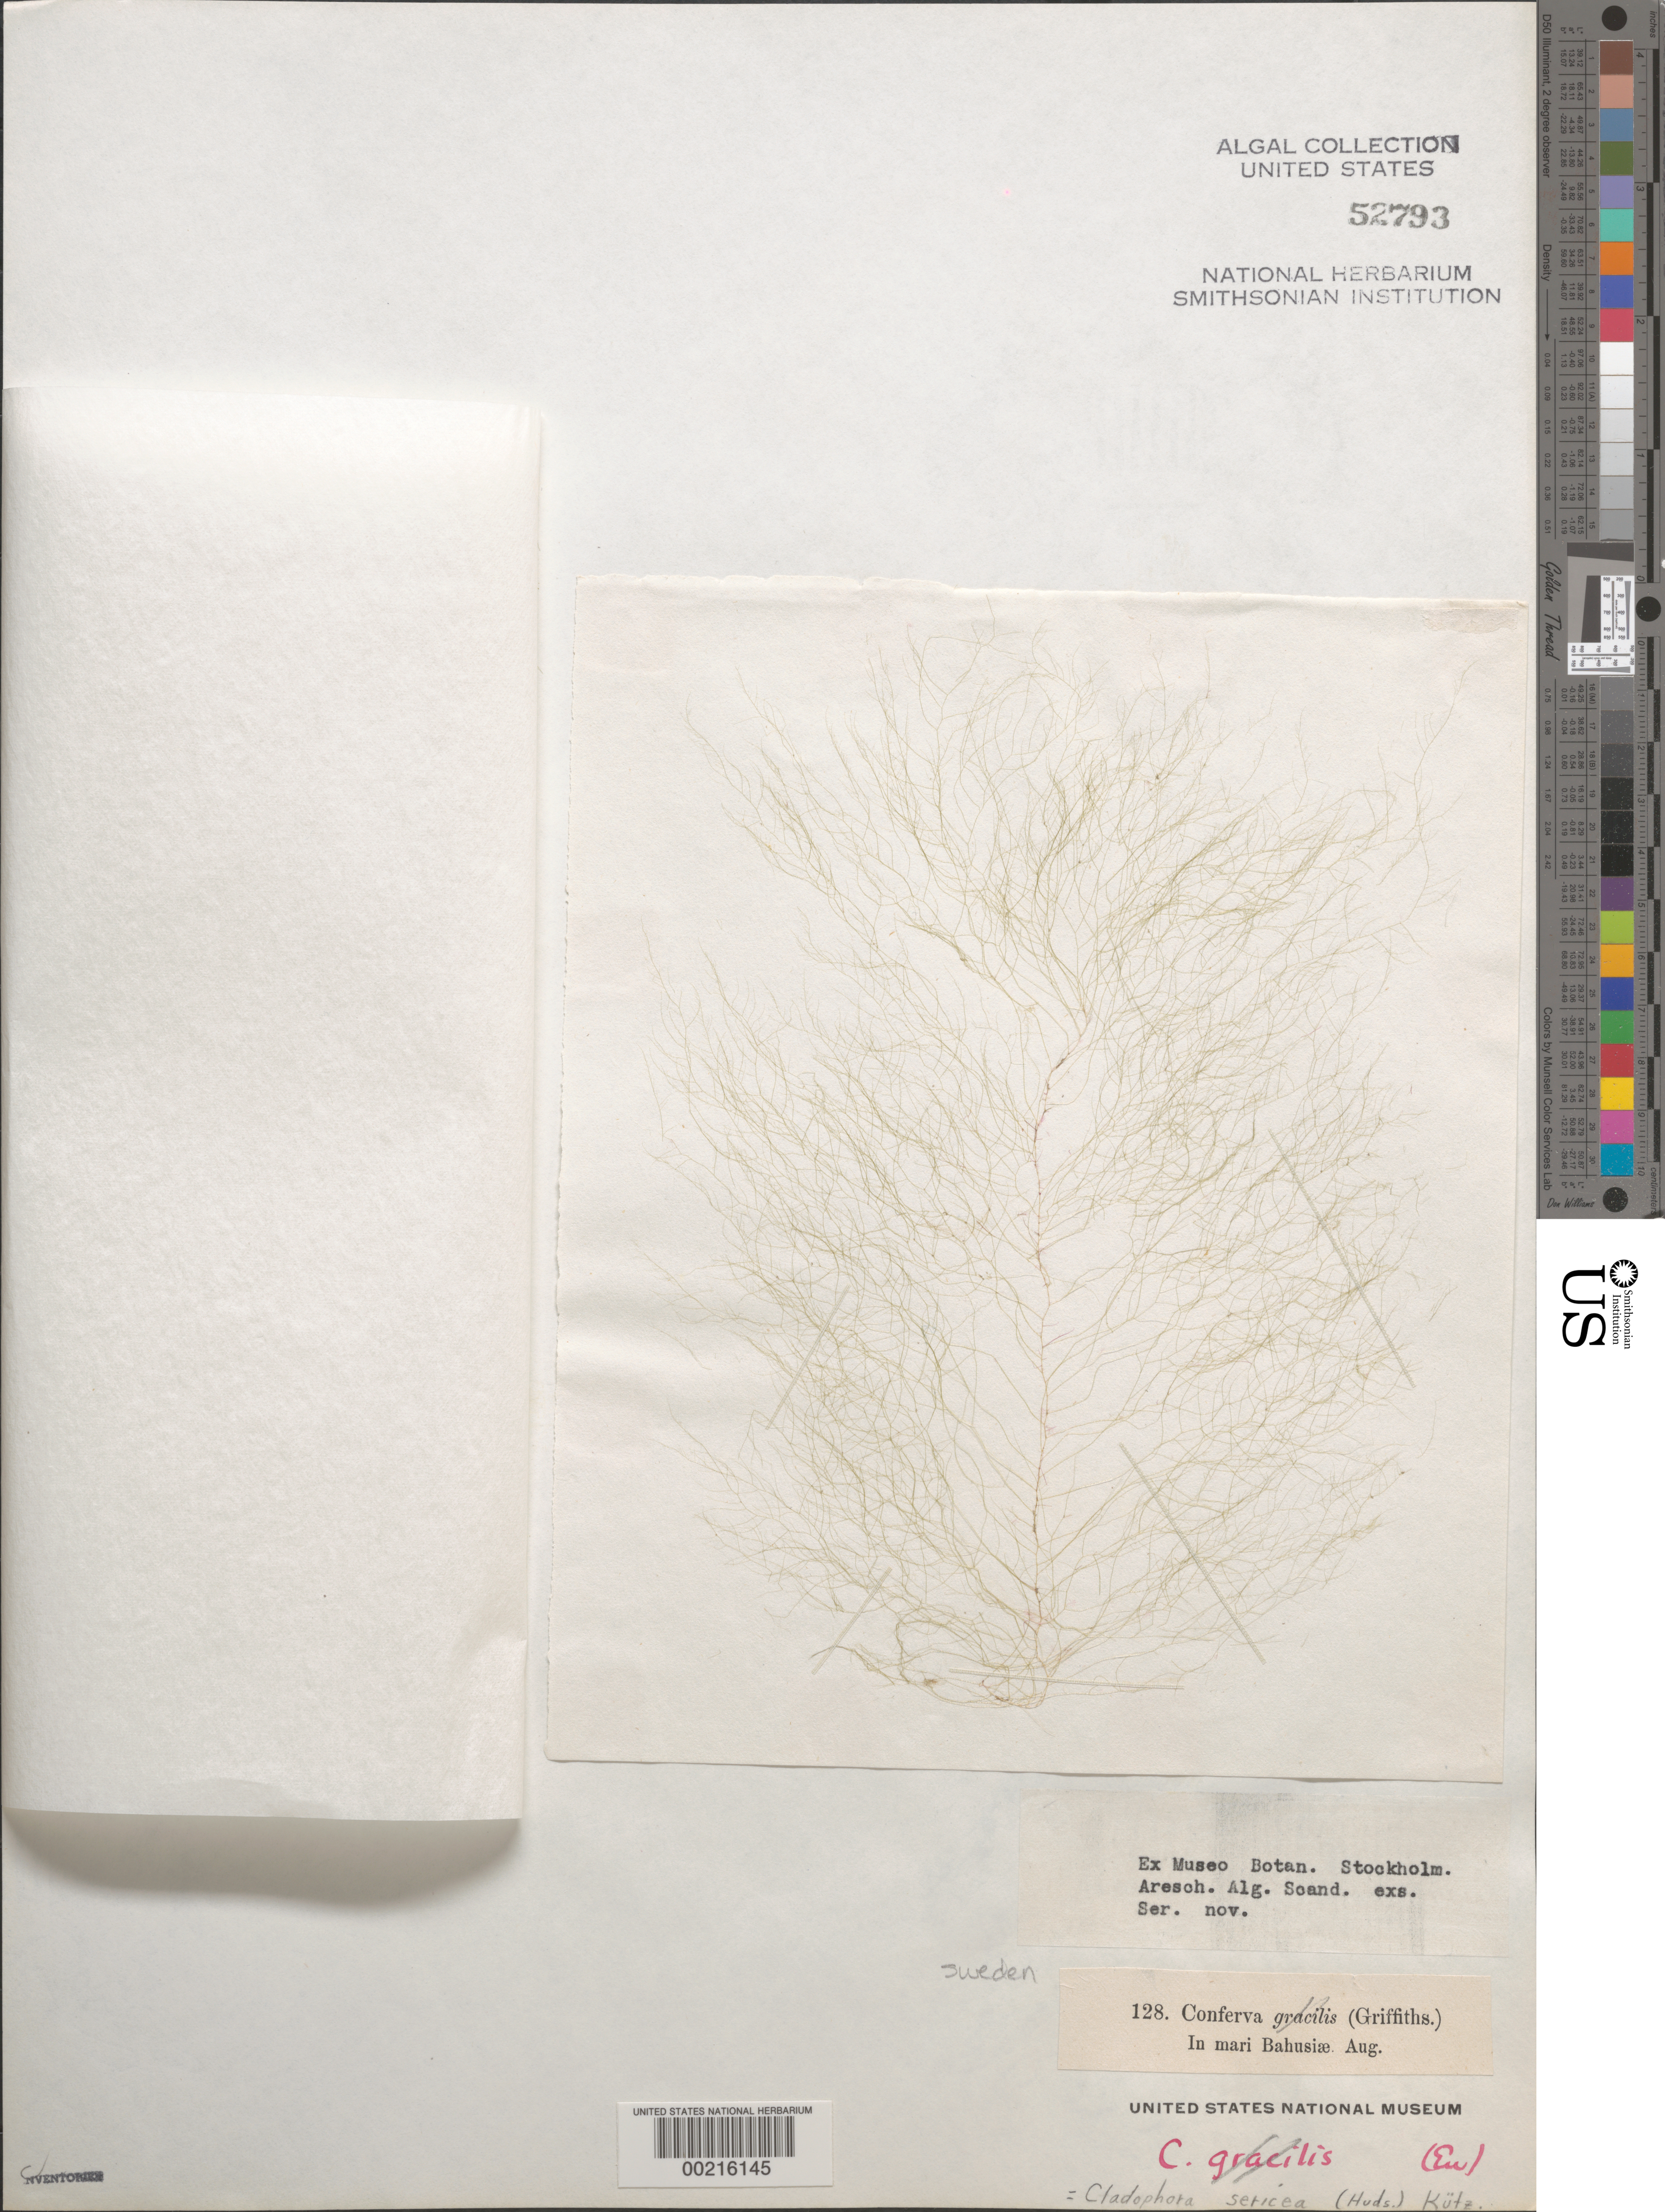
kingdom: Plantae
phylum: Chlorophyta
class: Ulvophyceae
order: Cladophorales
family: Cladophoraceae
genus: Cladophora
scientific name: Cladophora sericea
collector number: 128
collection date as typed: Aug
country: Sweden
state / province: Västra Götaland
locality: Bohus bay (mari bahusiae)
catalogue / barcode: US 52793